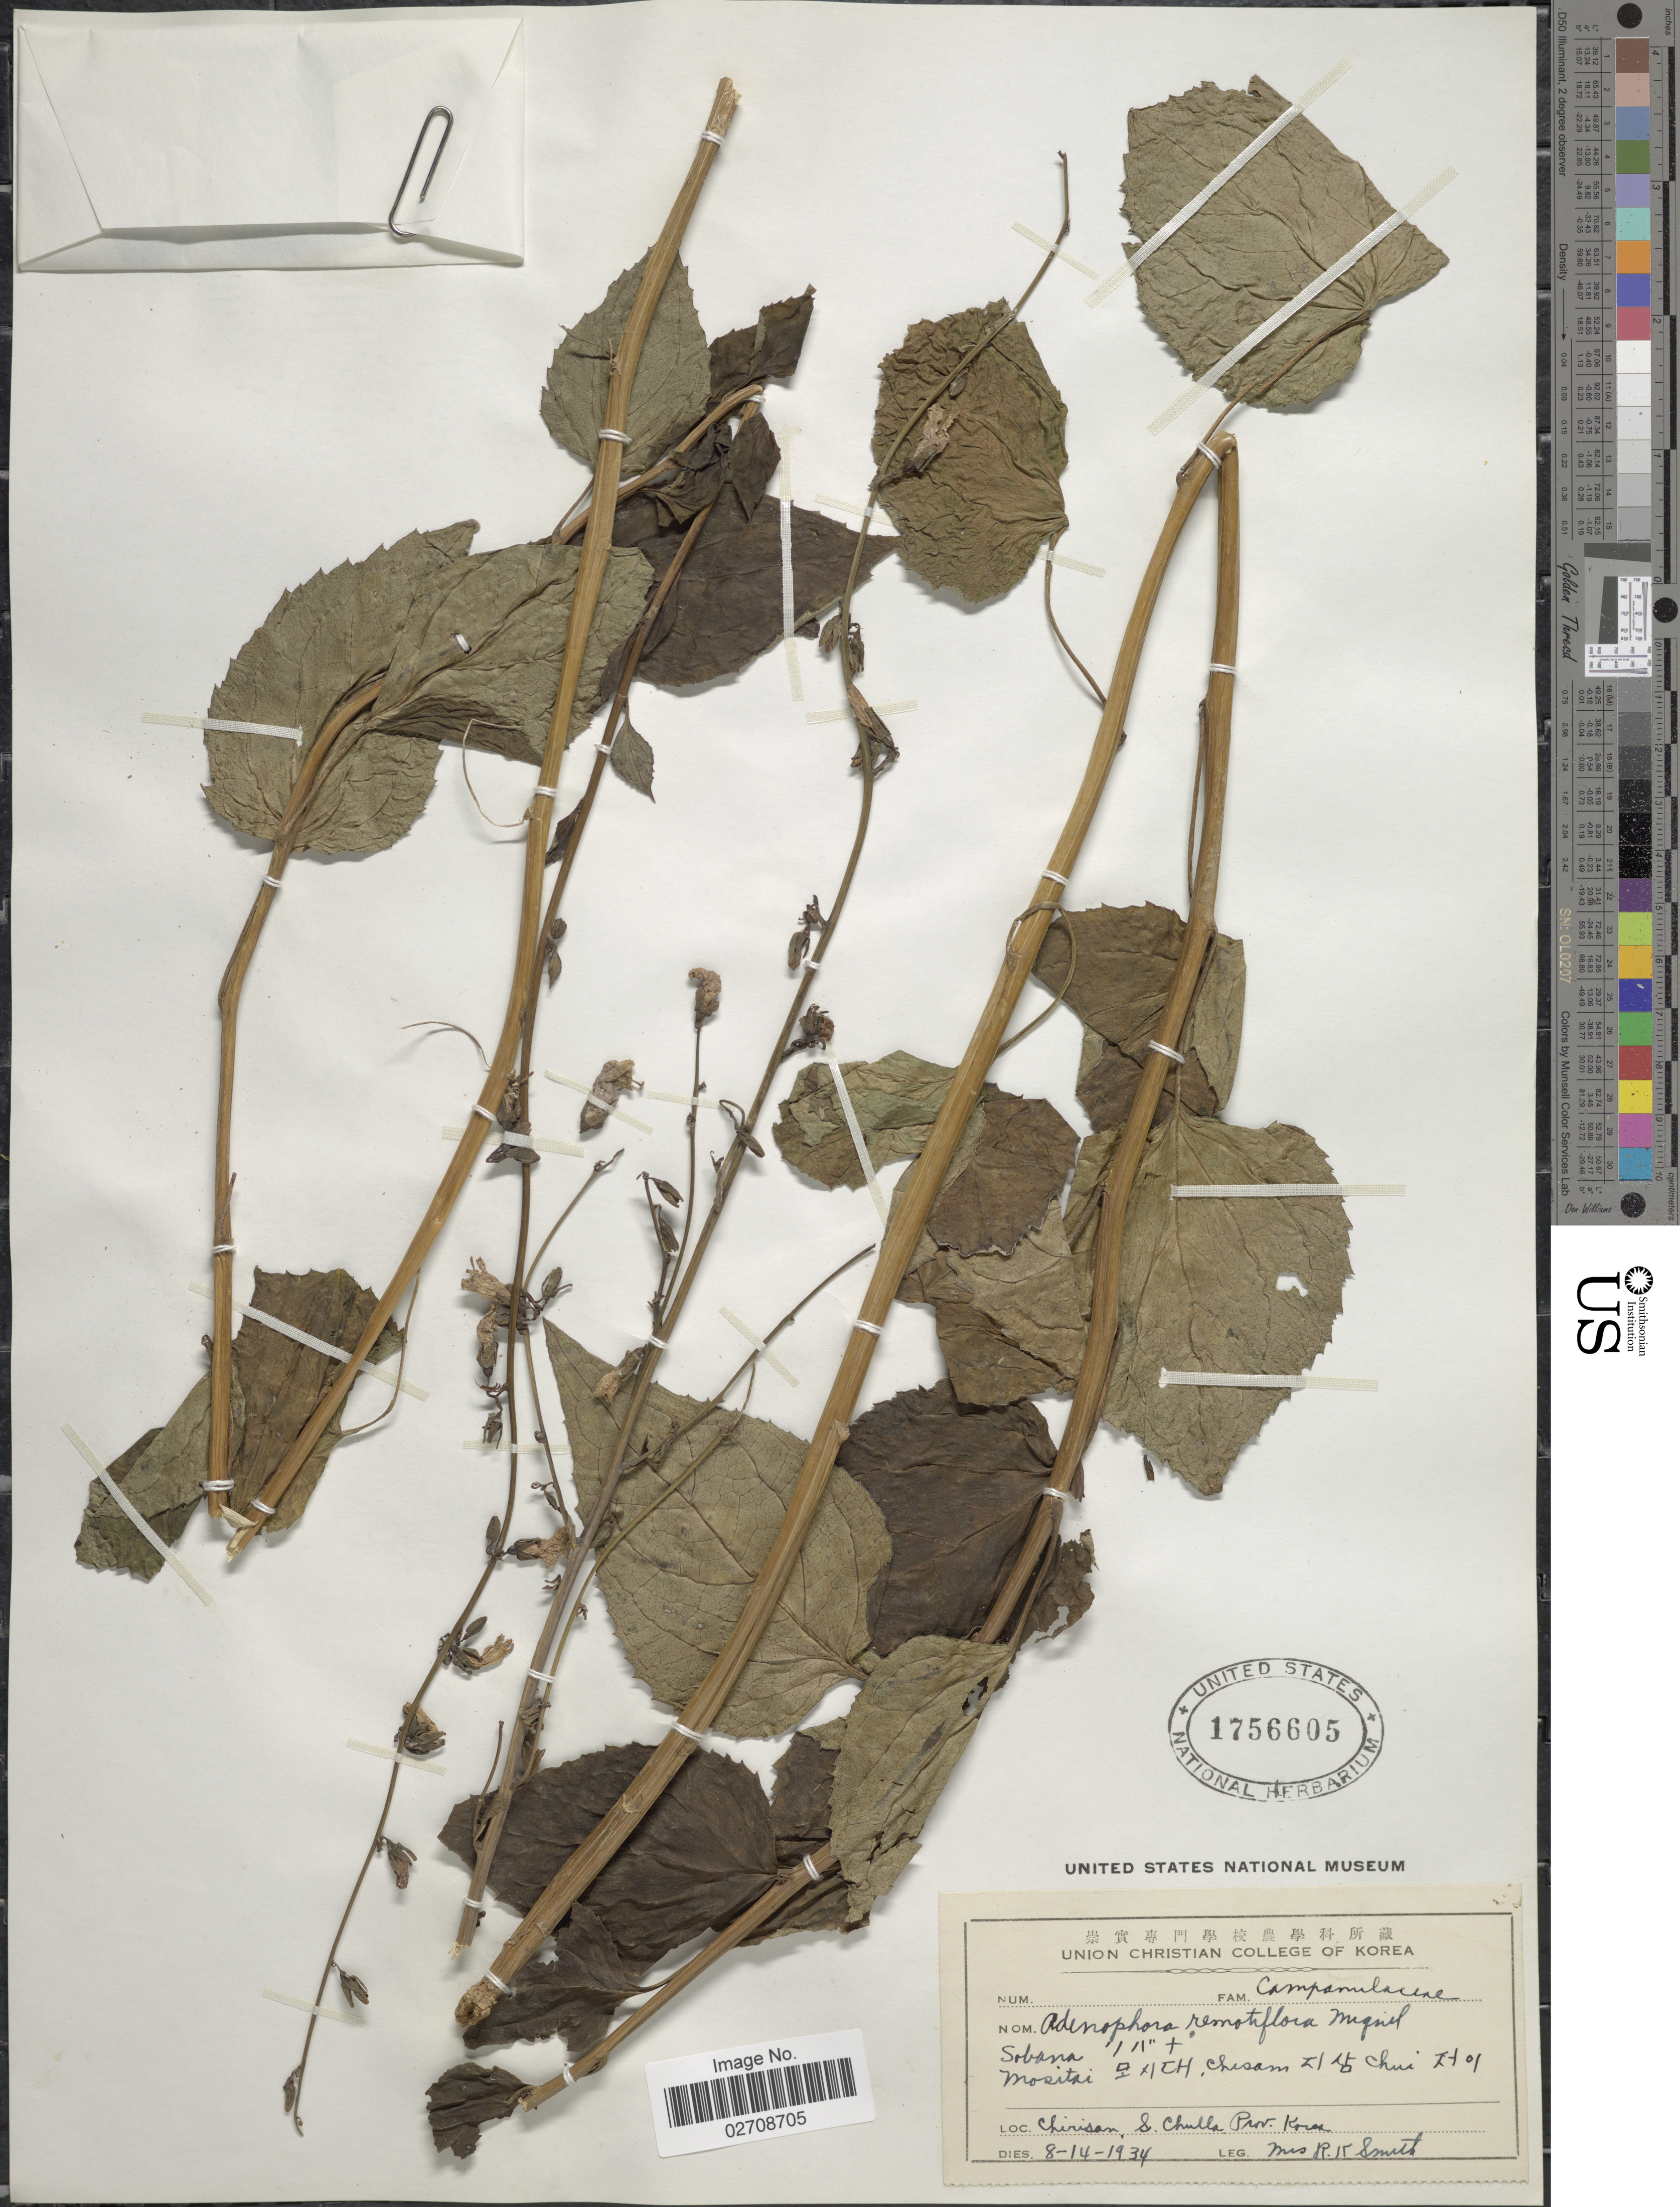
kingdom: Plantae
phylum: Tracheophyta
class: Magnoliopsida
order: Asterales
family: Campanulaceae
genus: Adenophora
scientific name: Adenophora remotiflora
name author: (Siebold & Zucc.) Miq.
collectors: R. Smith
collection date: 1934-08-14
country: South Korea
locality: Chirisan, S Chulla, Prov.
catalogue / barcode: US 1756605